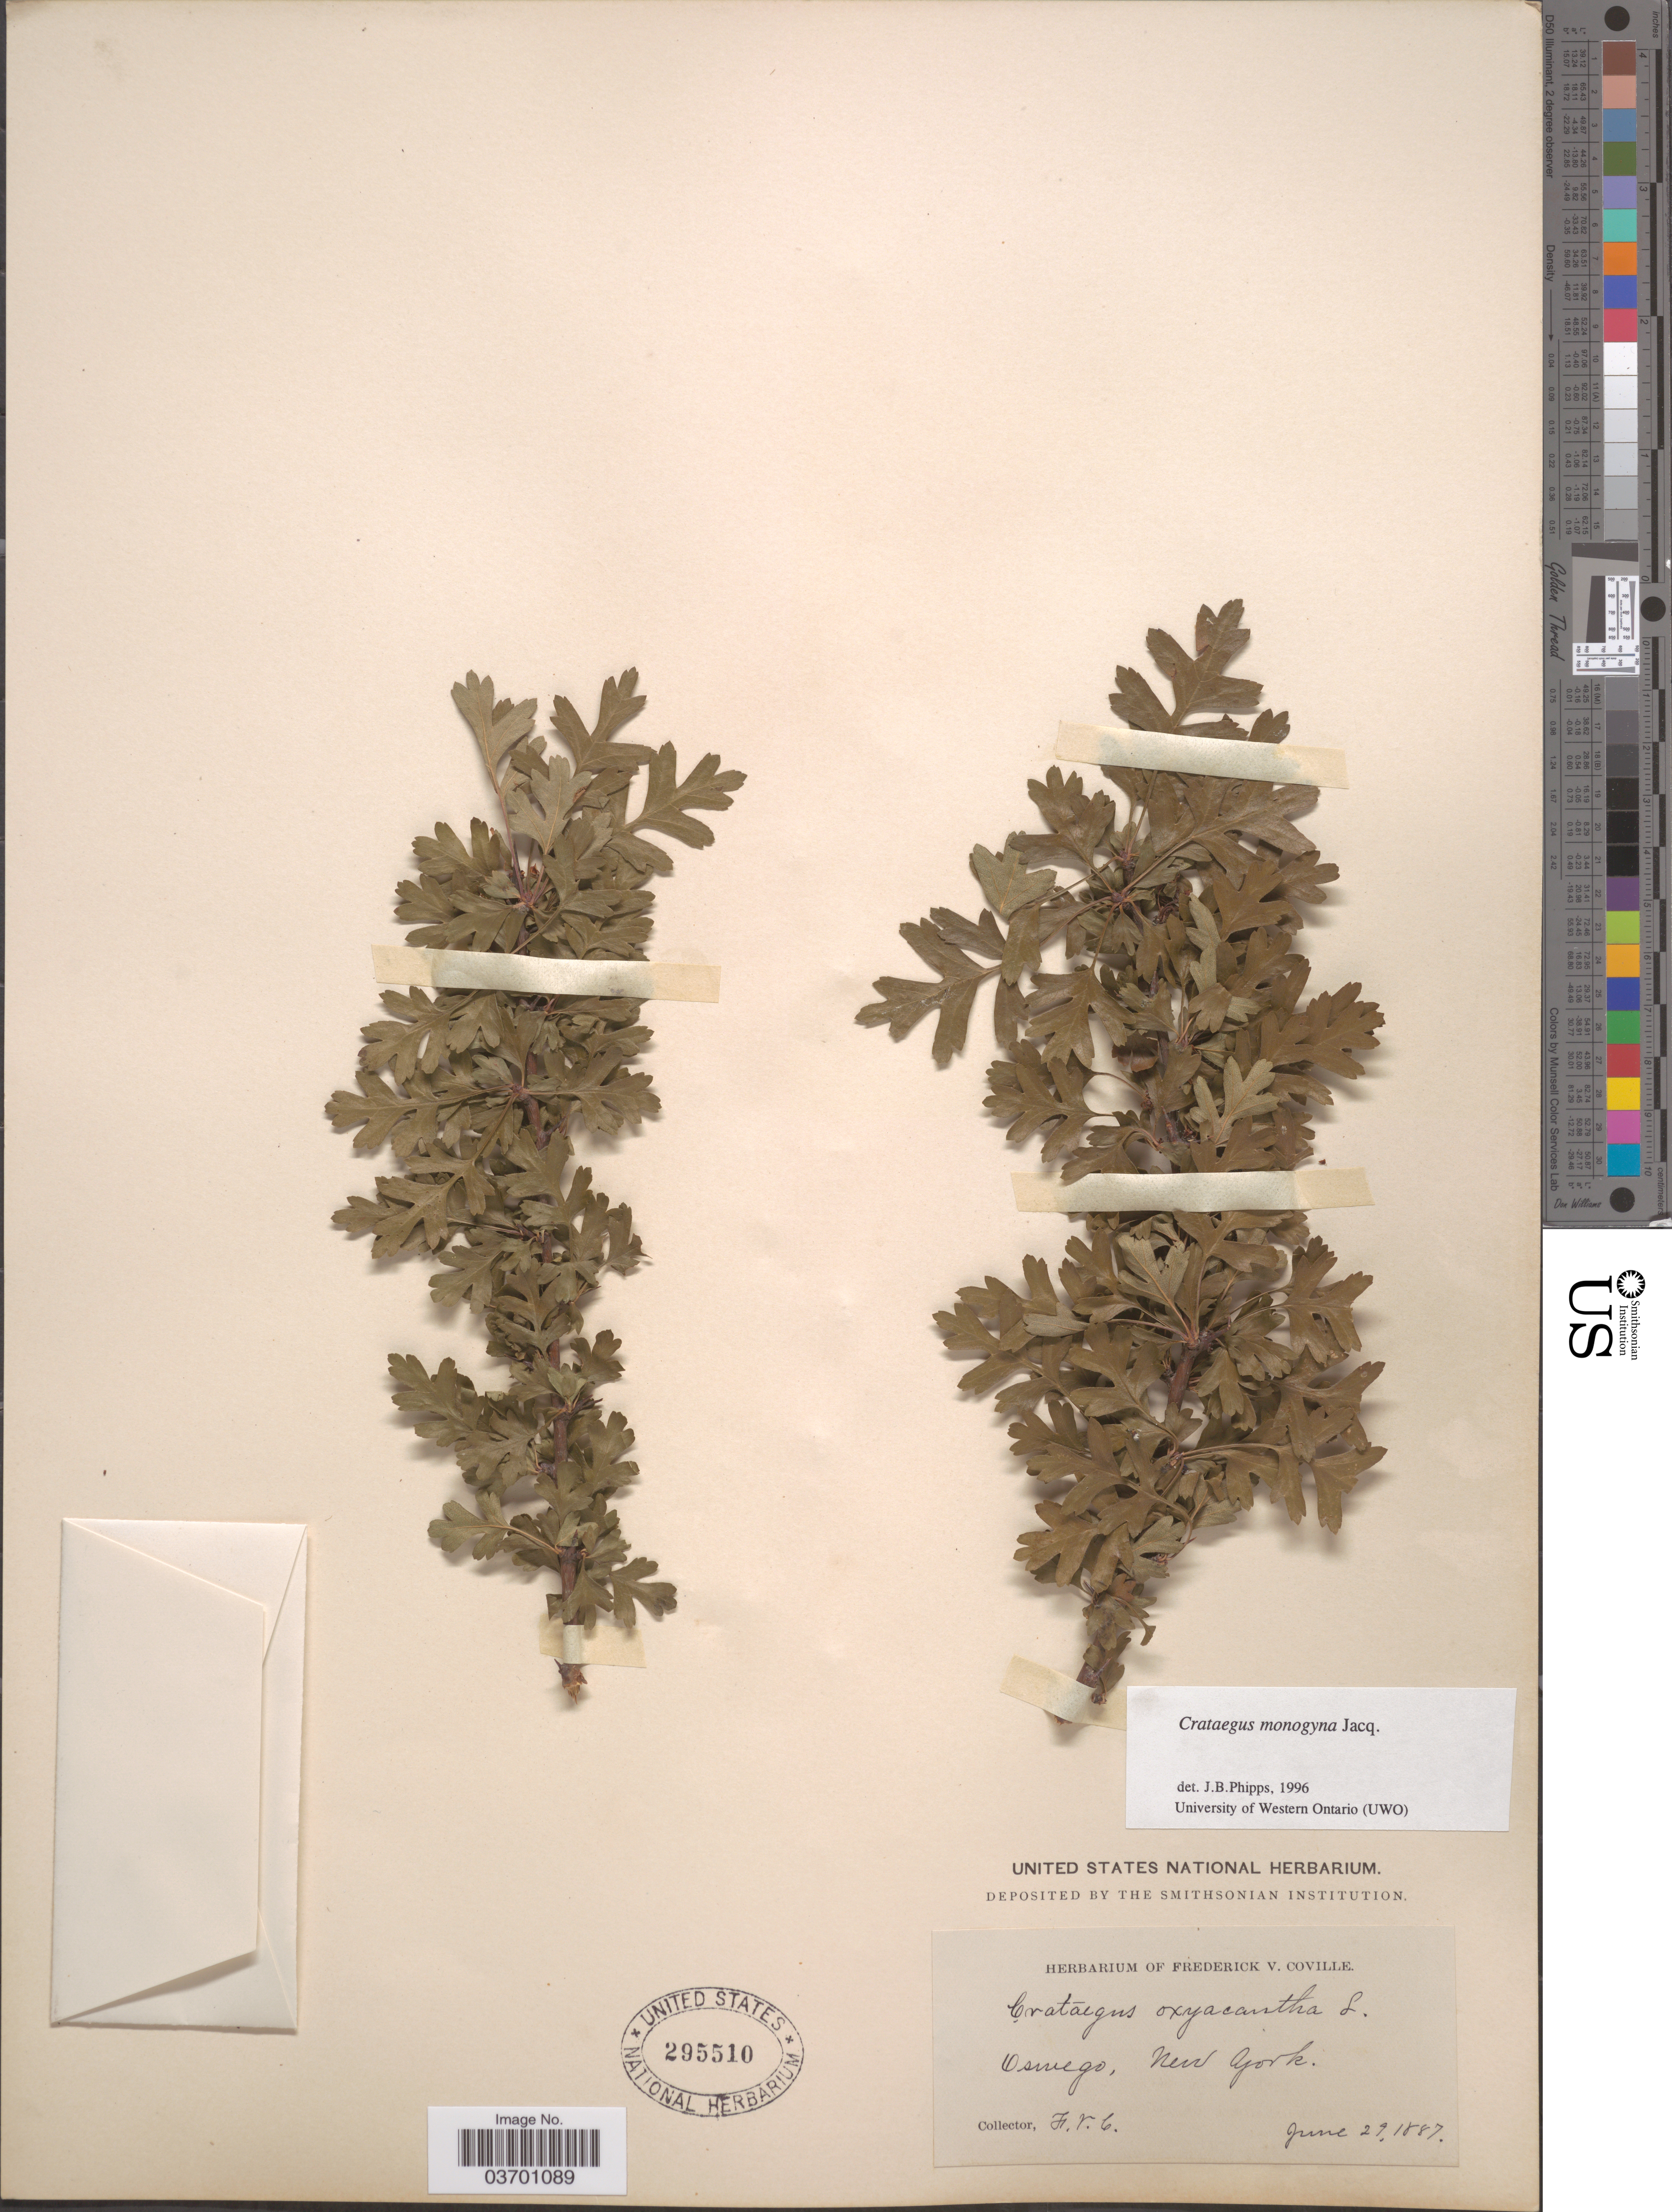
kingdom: Plantae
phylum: Tracheophyta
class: Magnoliopsida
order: Rosales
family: Rosaceae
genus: Crataegus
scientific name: Crataegus monogyna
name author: Lindin.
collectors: F. V. Coville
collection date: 1887-06-29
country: United States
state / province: New York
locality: Oswego.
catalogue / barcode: US 295510